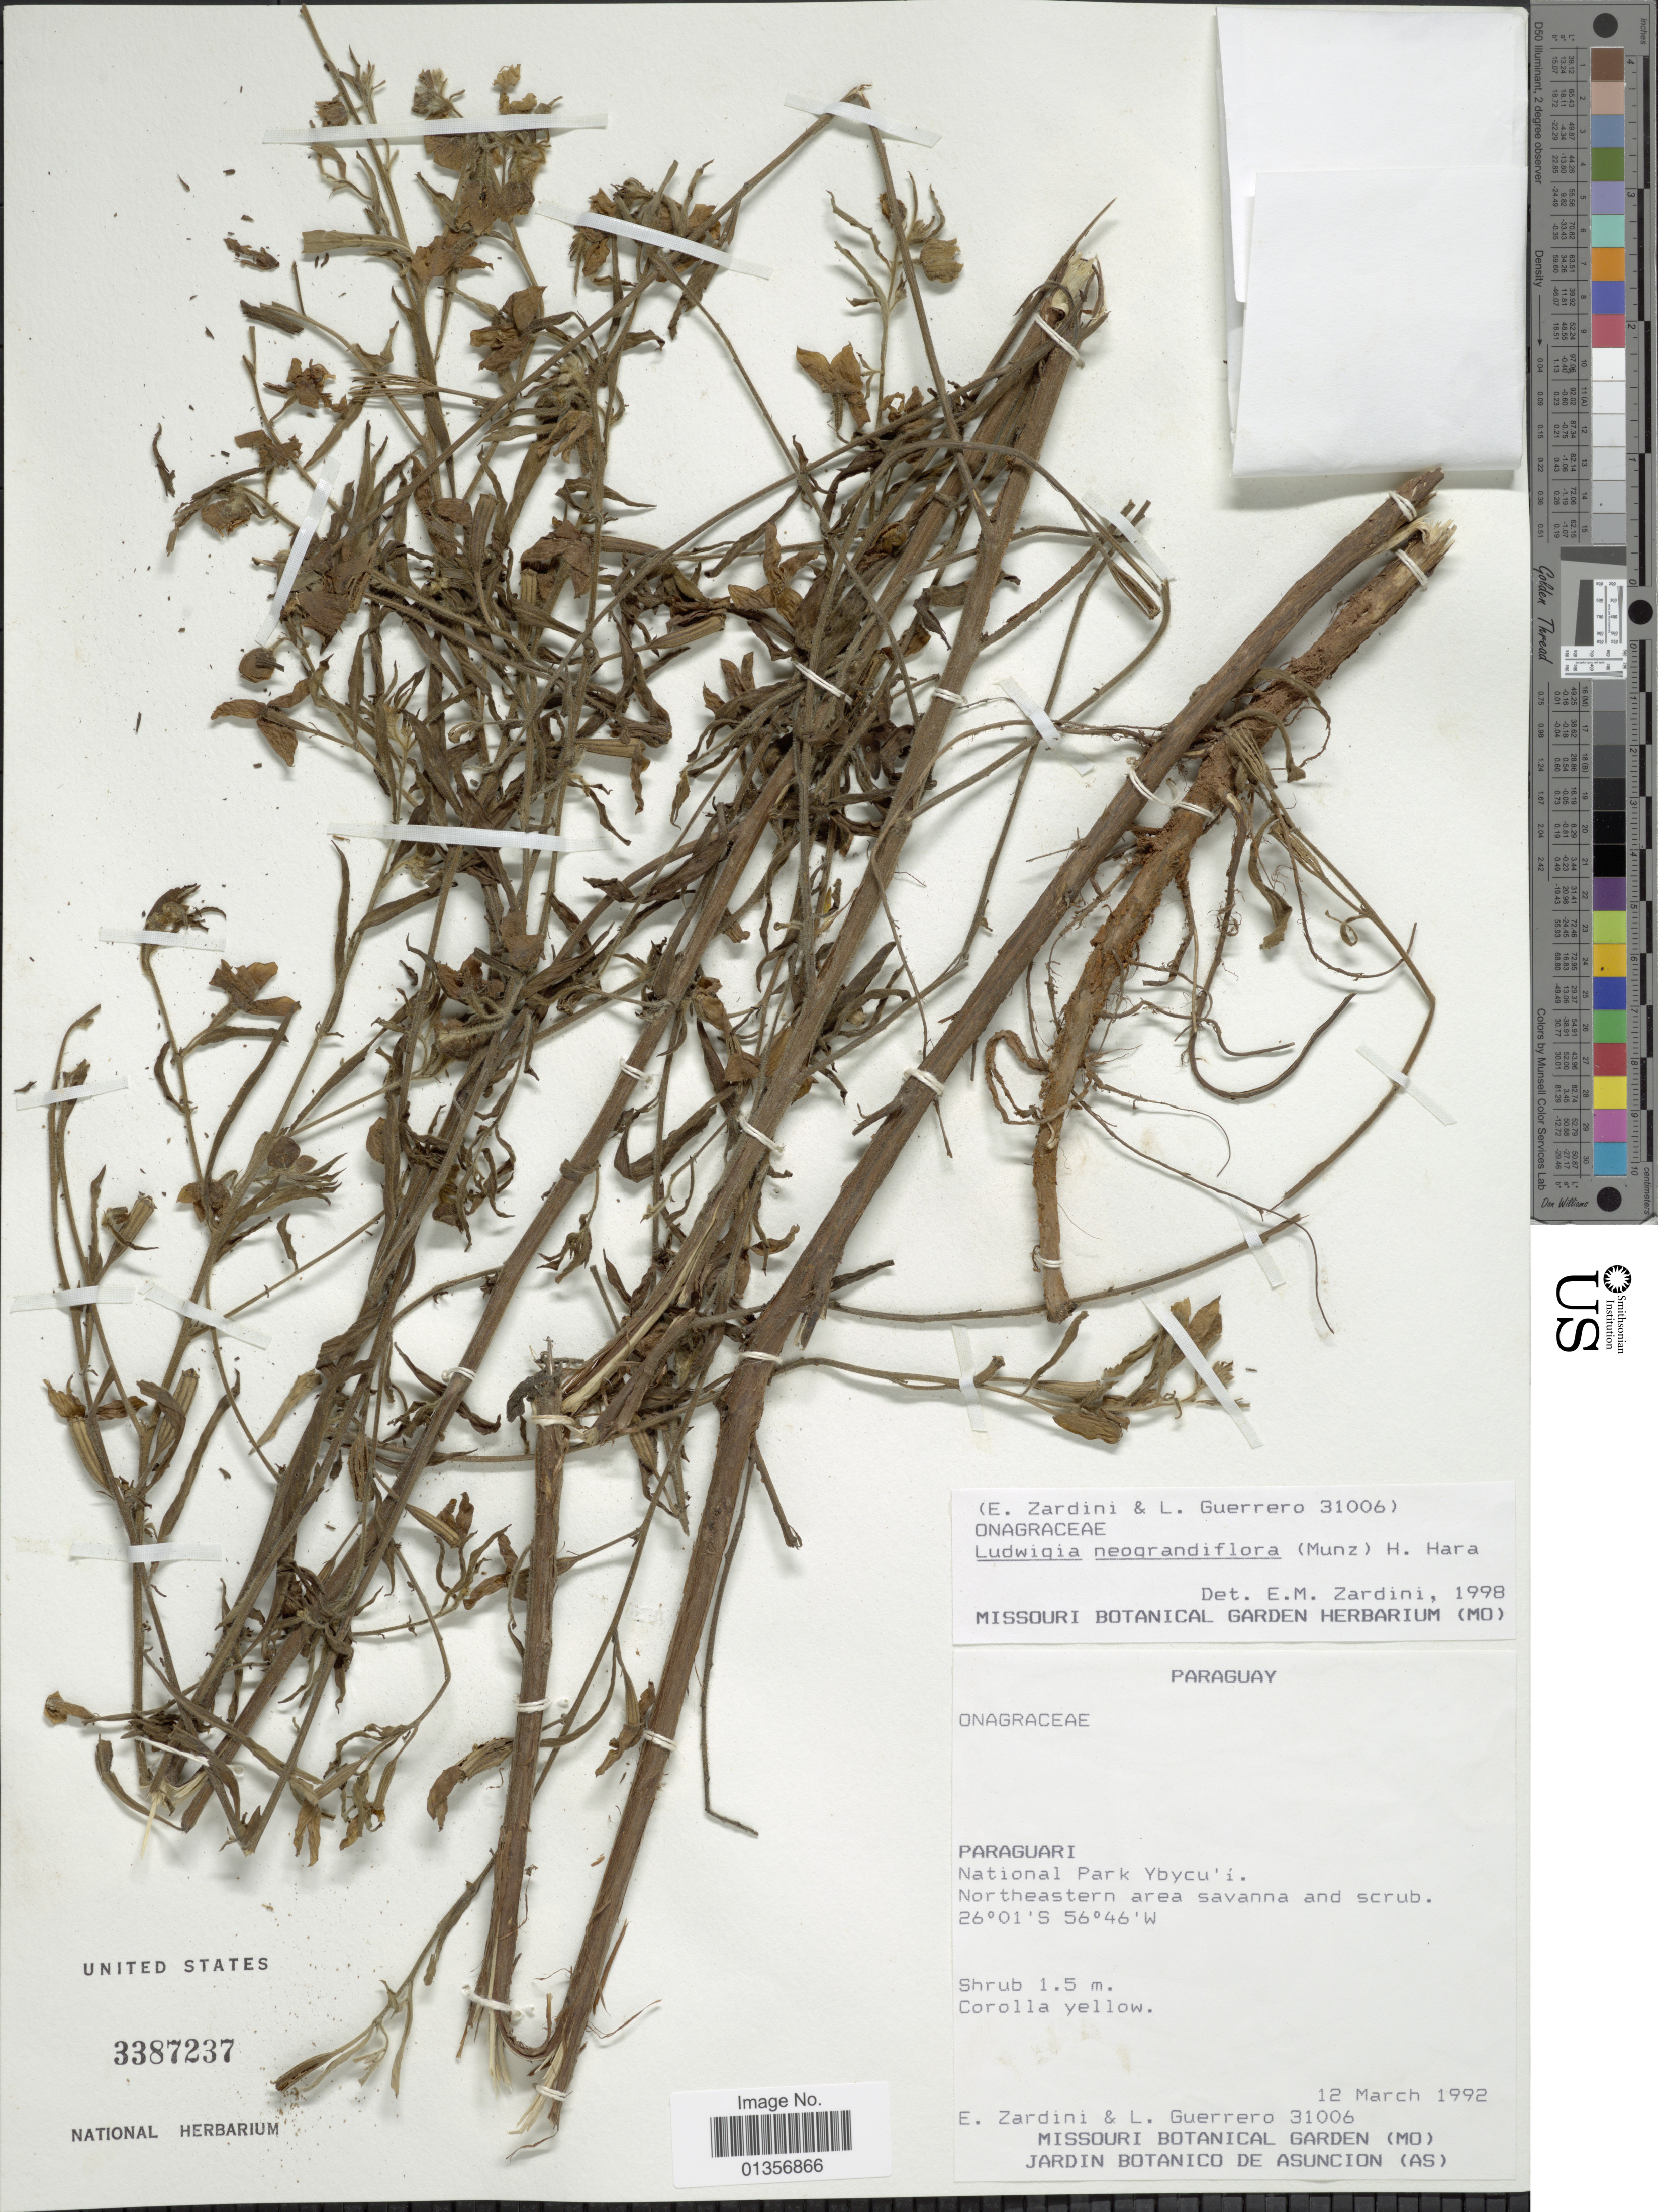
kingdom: Plantae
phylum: Tracheophyta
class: Magnoliopsida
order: Myrtales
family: Onagraceae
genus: Ludwigia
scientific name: Ludwigia neograndiflora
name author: (Munz) H. Hara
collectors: E. M. Zardini & L. Guerrero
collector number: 31006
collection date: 1992-03-12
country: Paraguay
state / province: Paraguari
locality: National Park Ybycu'i. Northeastern area savanna and scrub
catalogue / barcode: US 3387237